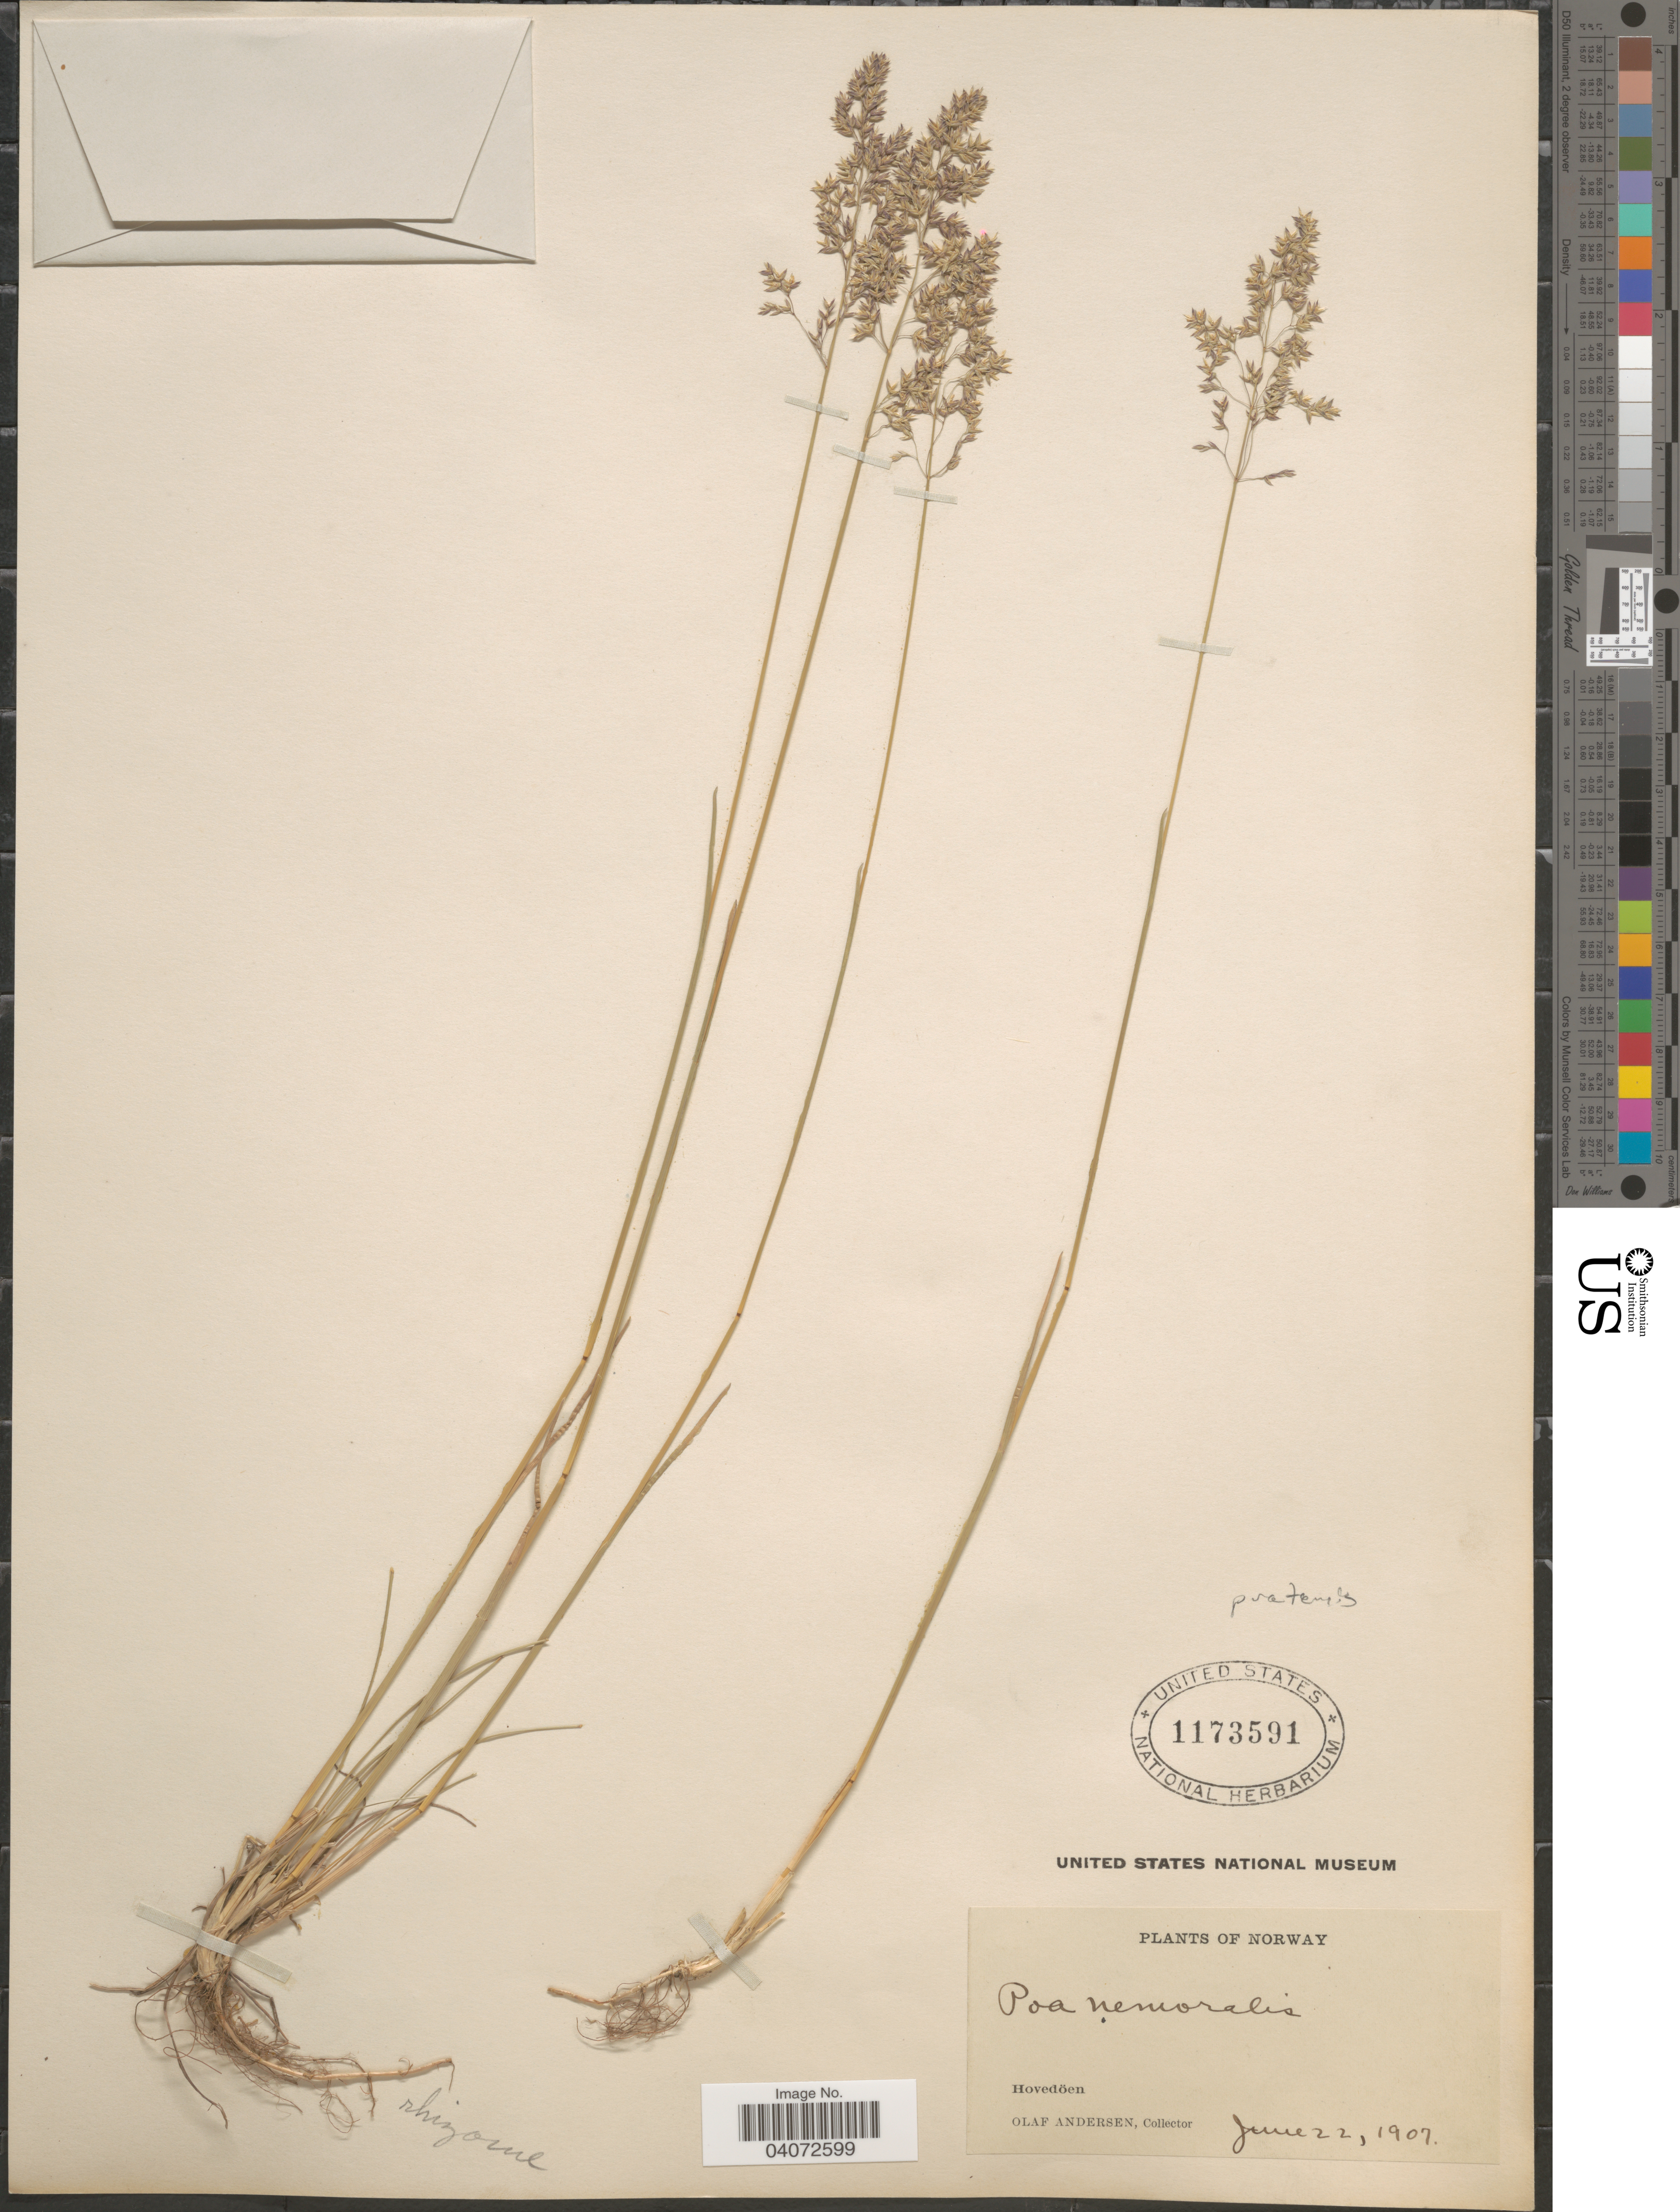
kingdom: Plantae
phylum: Tracheophyta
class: Liliopsida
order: Poales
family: Poaceae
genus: Poa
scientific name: Poa pratensis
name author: L.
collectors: O. Andersen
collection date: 1907-06-22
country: Norway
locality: Hovedöen.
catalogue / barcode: US 1173591